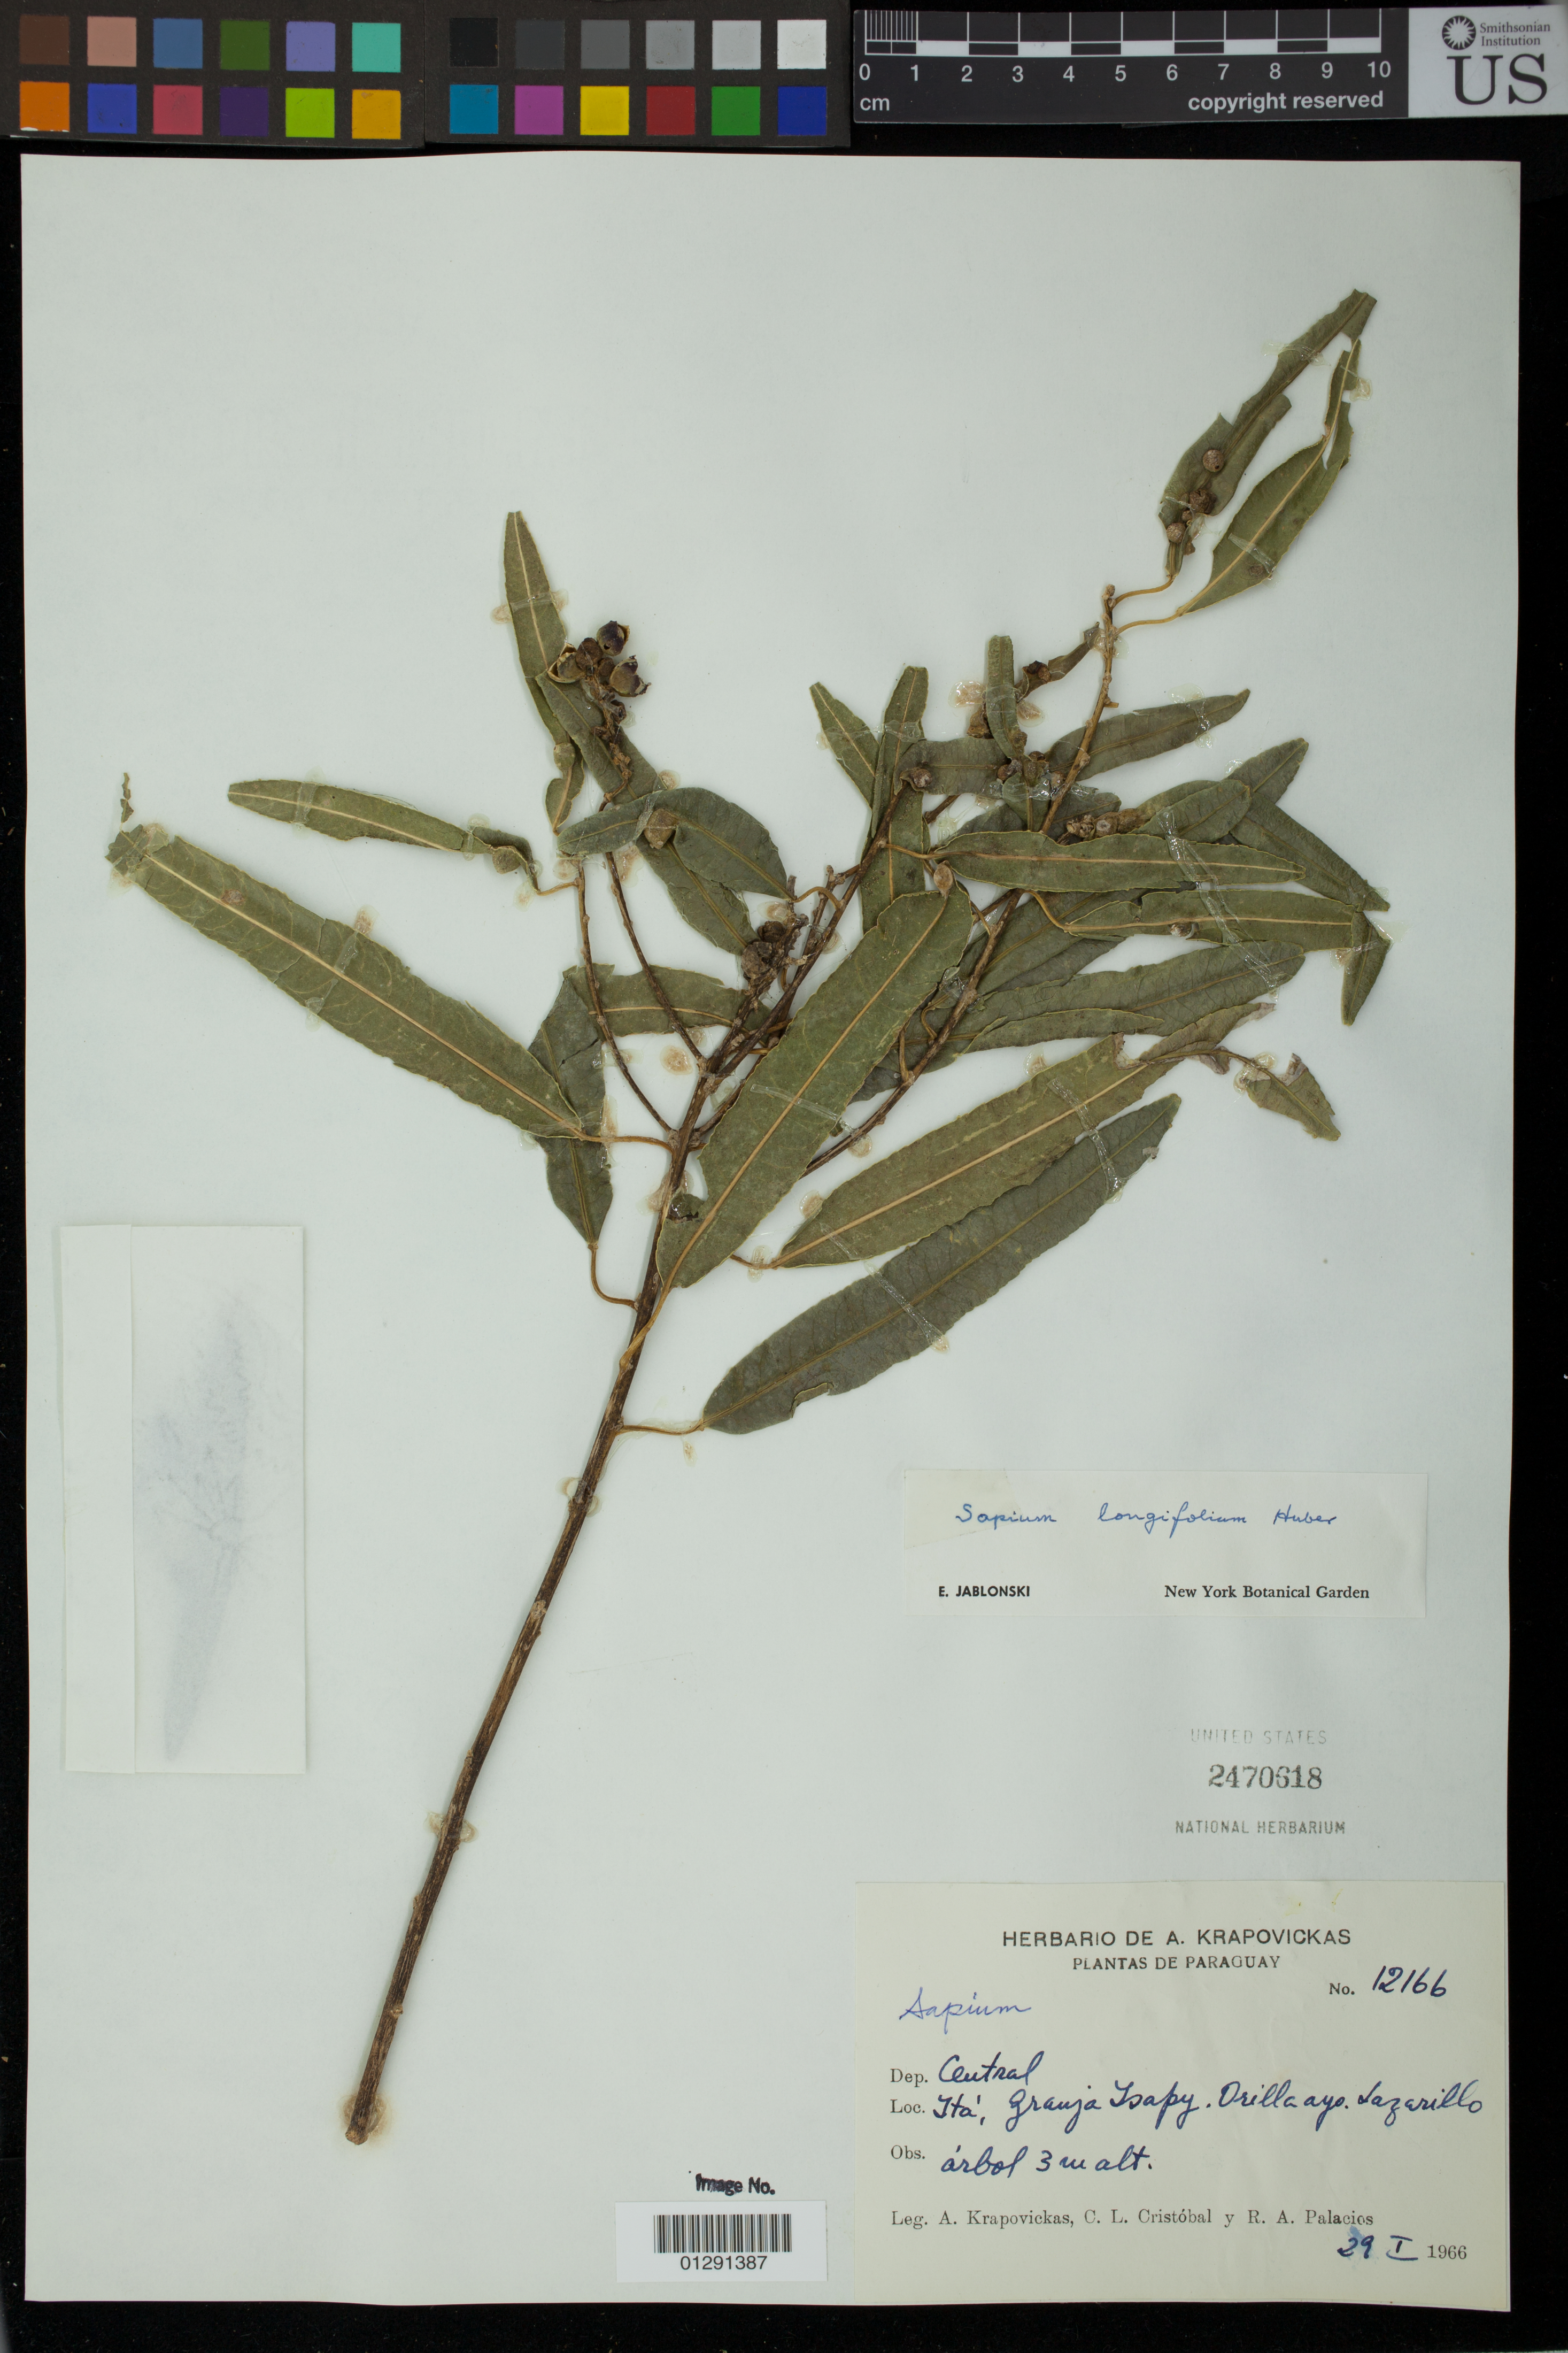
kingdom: Plantae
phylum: Tracheophyta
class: Magnoliopsida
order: Malpighiales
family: Euphorbiaceae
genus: Sapium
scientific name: Sapium haematospermum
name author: Müll. Arg.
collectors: A. Krapovickas, C. L. Cristóbal & R. Palacios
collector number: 12166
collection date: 1966-01-29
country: Paraguay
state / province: Central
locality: Ita, Grauja Isapy. Orillaayo. Lazarillo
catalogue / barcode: US 2470618